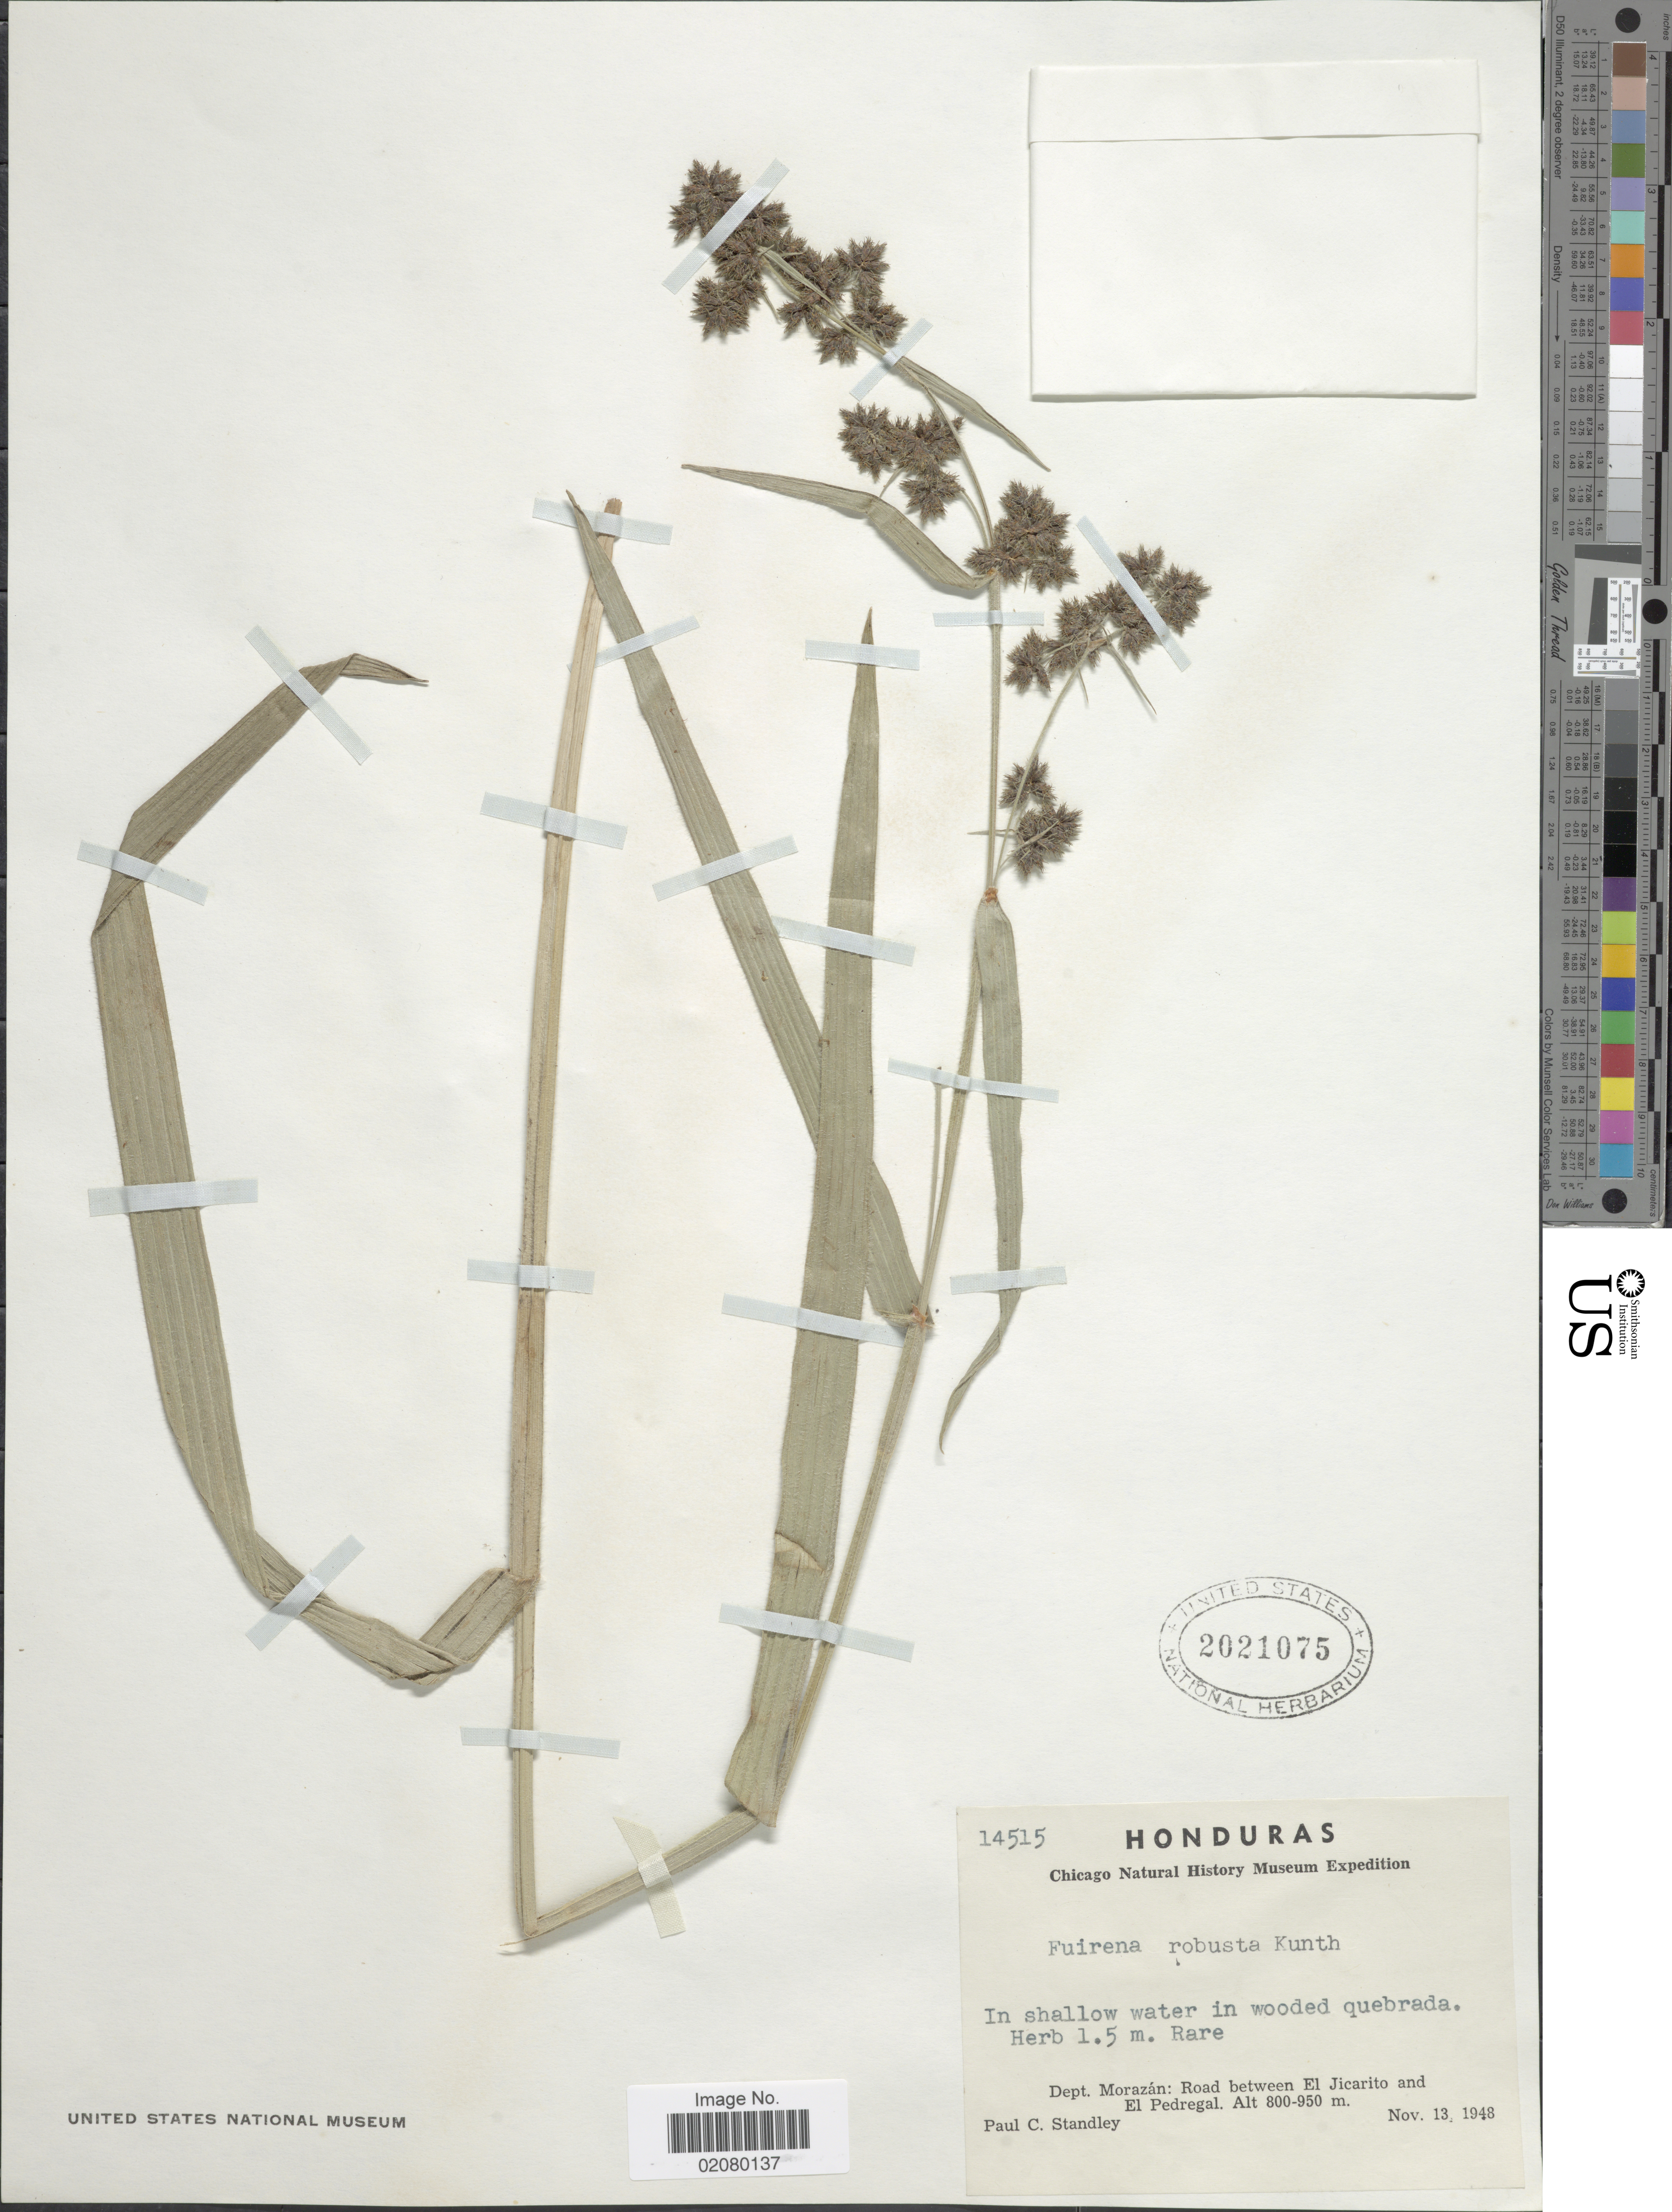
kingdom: Plantae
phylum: Tracheophyta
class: Liliopsida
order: Poales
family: Cyperaceae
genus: Fuirena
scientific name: Fuirena robusta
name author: Kunth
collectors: P. C. Standley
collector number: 14515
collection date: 1948-11-13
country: Honduras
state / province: Fco. Morazán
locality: Dept. Morazan: Road between El Jicarito and El Pedregal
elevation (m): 800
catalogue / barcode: US 2021075